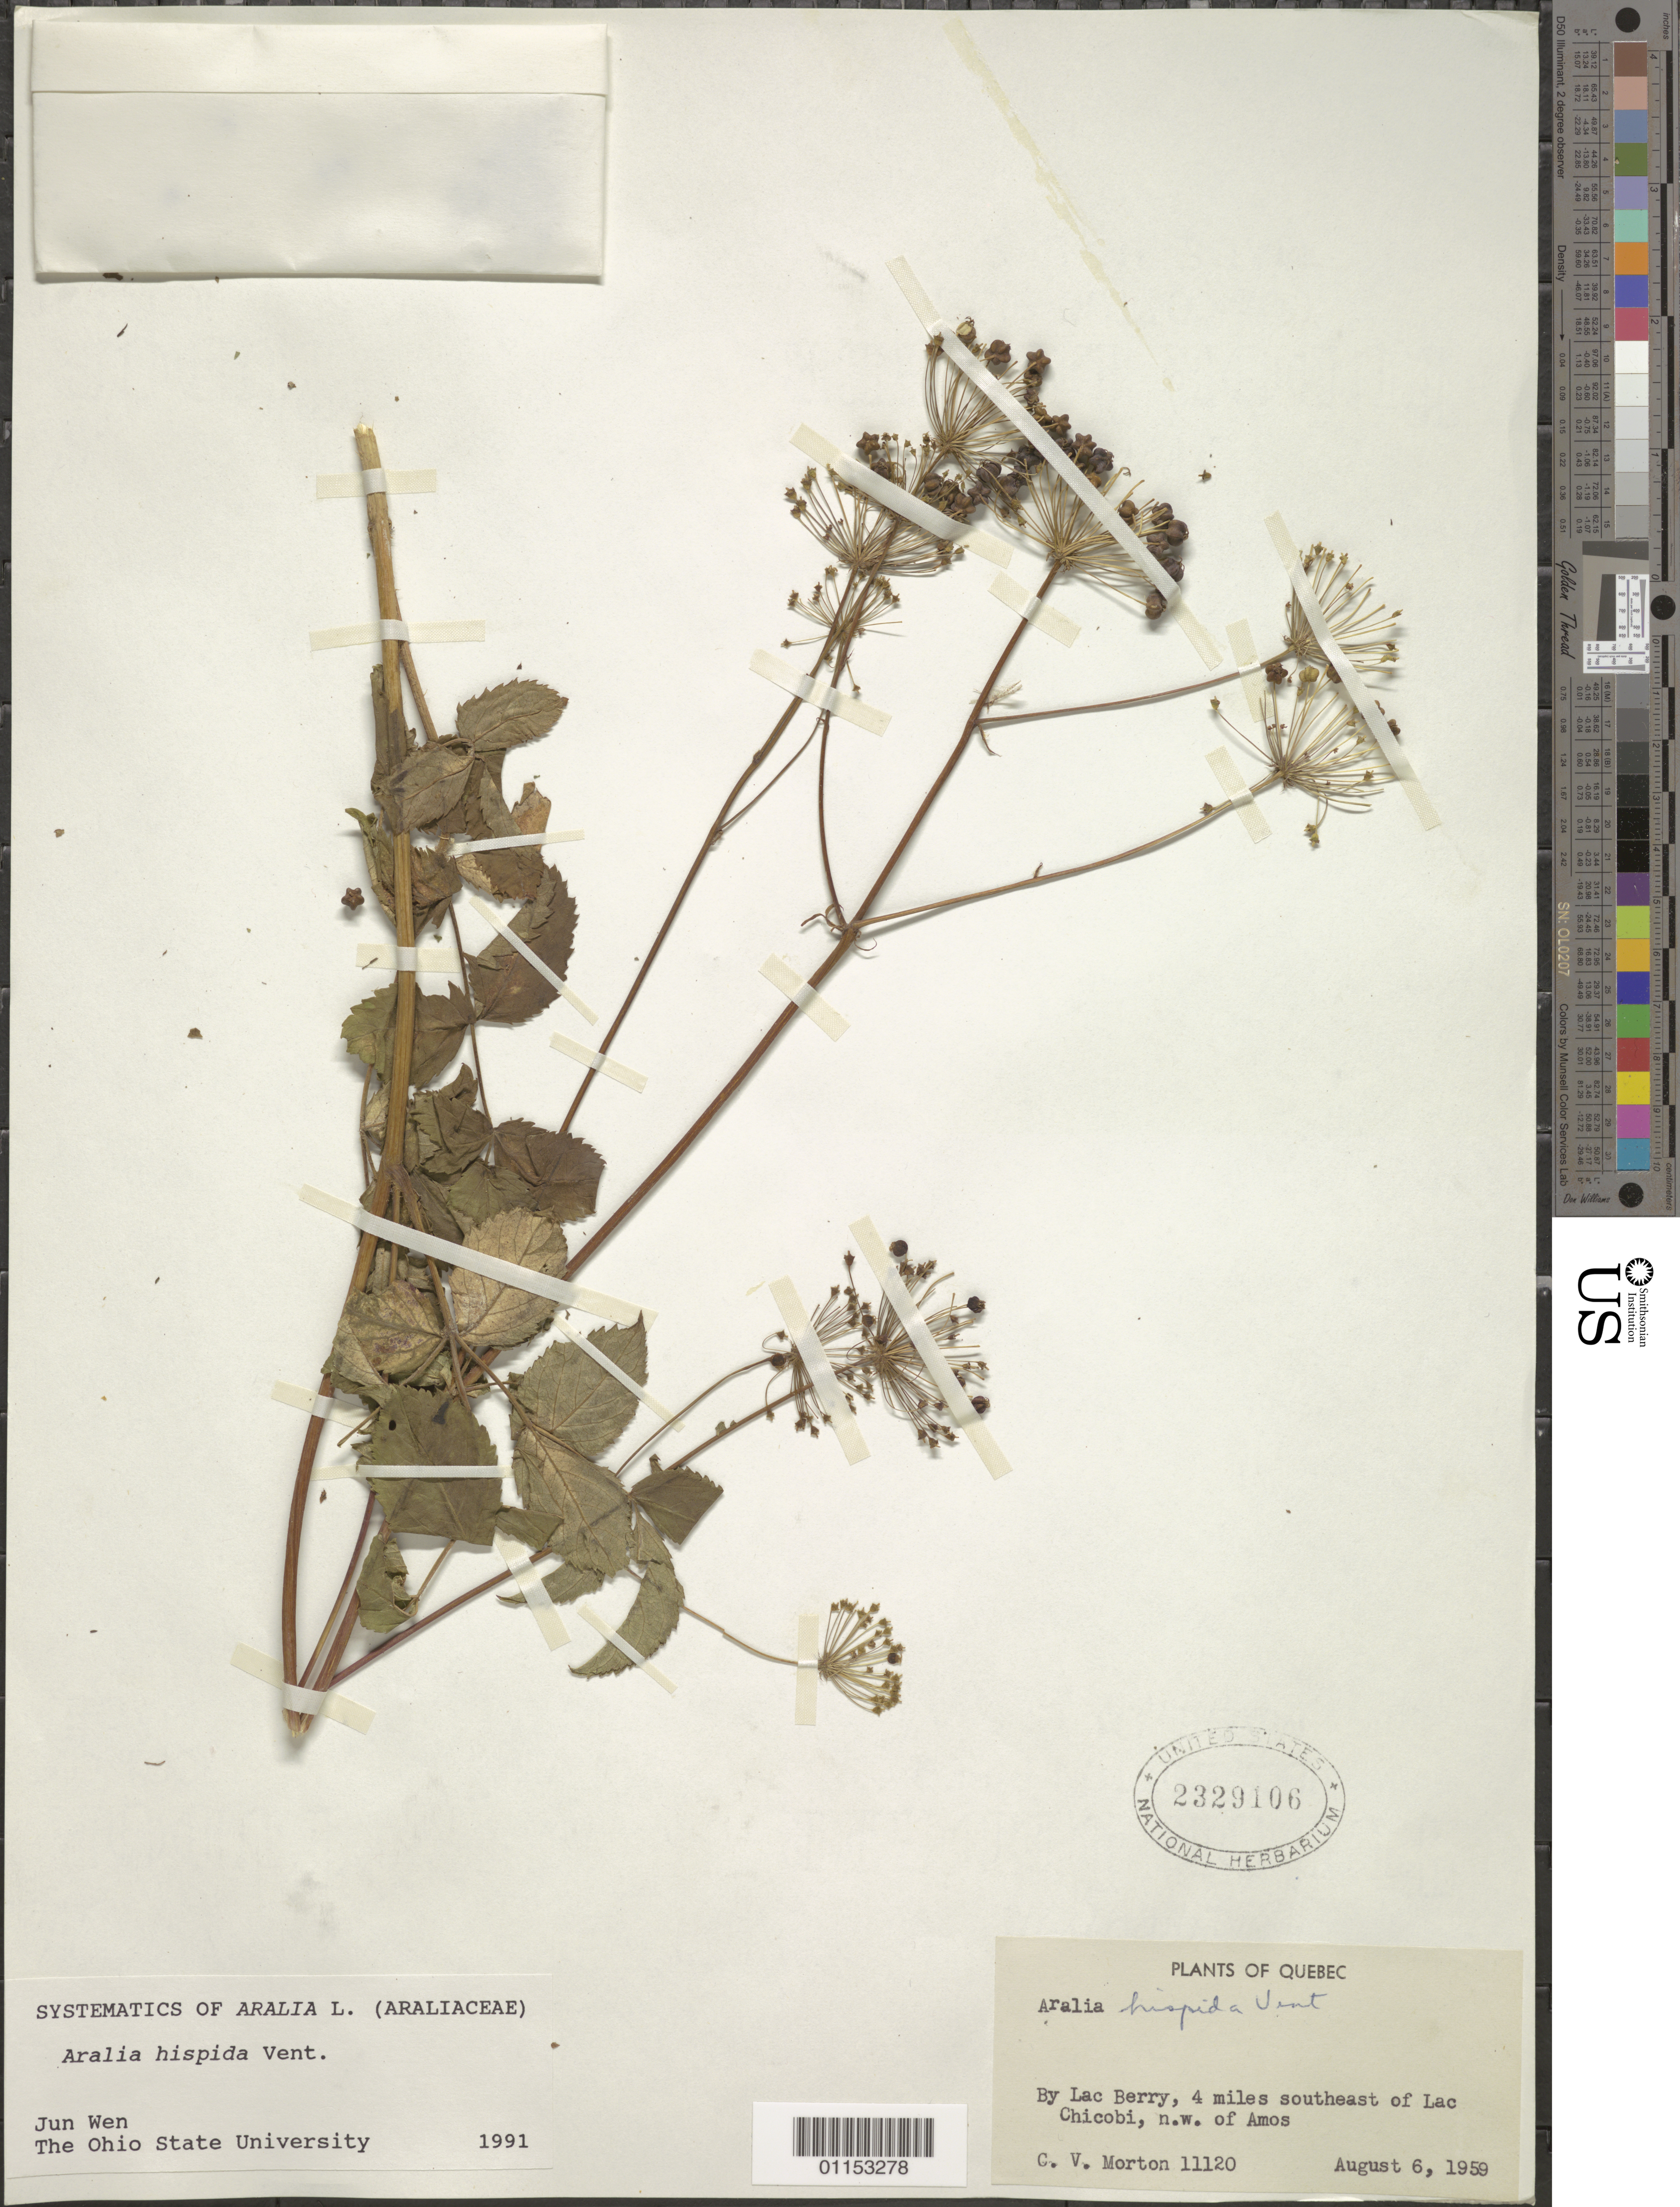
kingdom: Plantae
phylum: Tracheophyta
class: Magnoliopsida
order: Apiales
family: Araliaceae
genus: Aralia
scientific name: Aralia hispida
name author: Vent.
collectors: C. V. Morton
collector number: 11120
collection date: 1959-08-06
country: Canada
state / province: Quebec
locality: By Lac Berry, 4 mi S of Lac Chicobi, NW of Amos.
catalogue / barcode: US 2329106